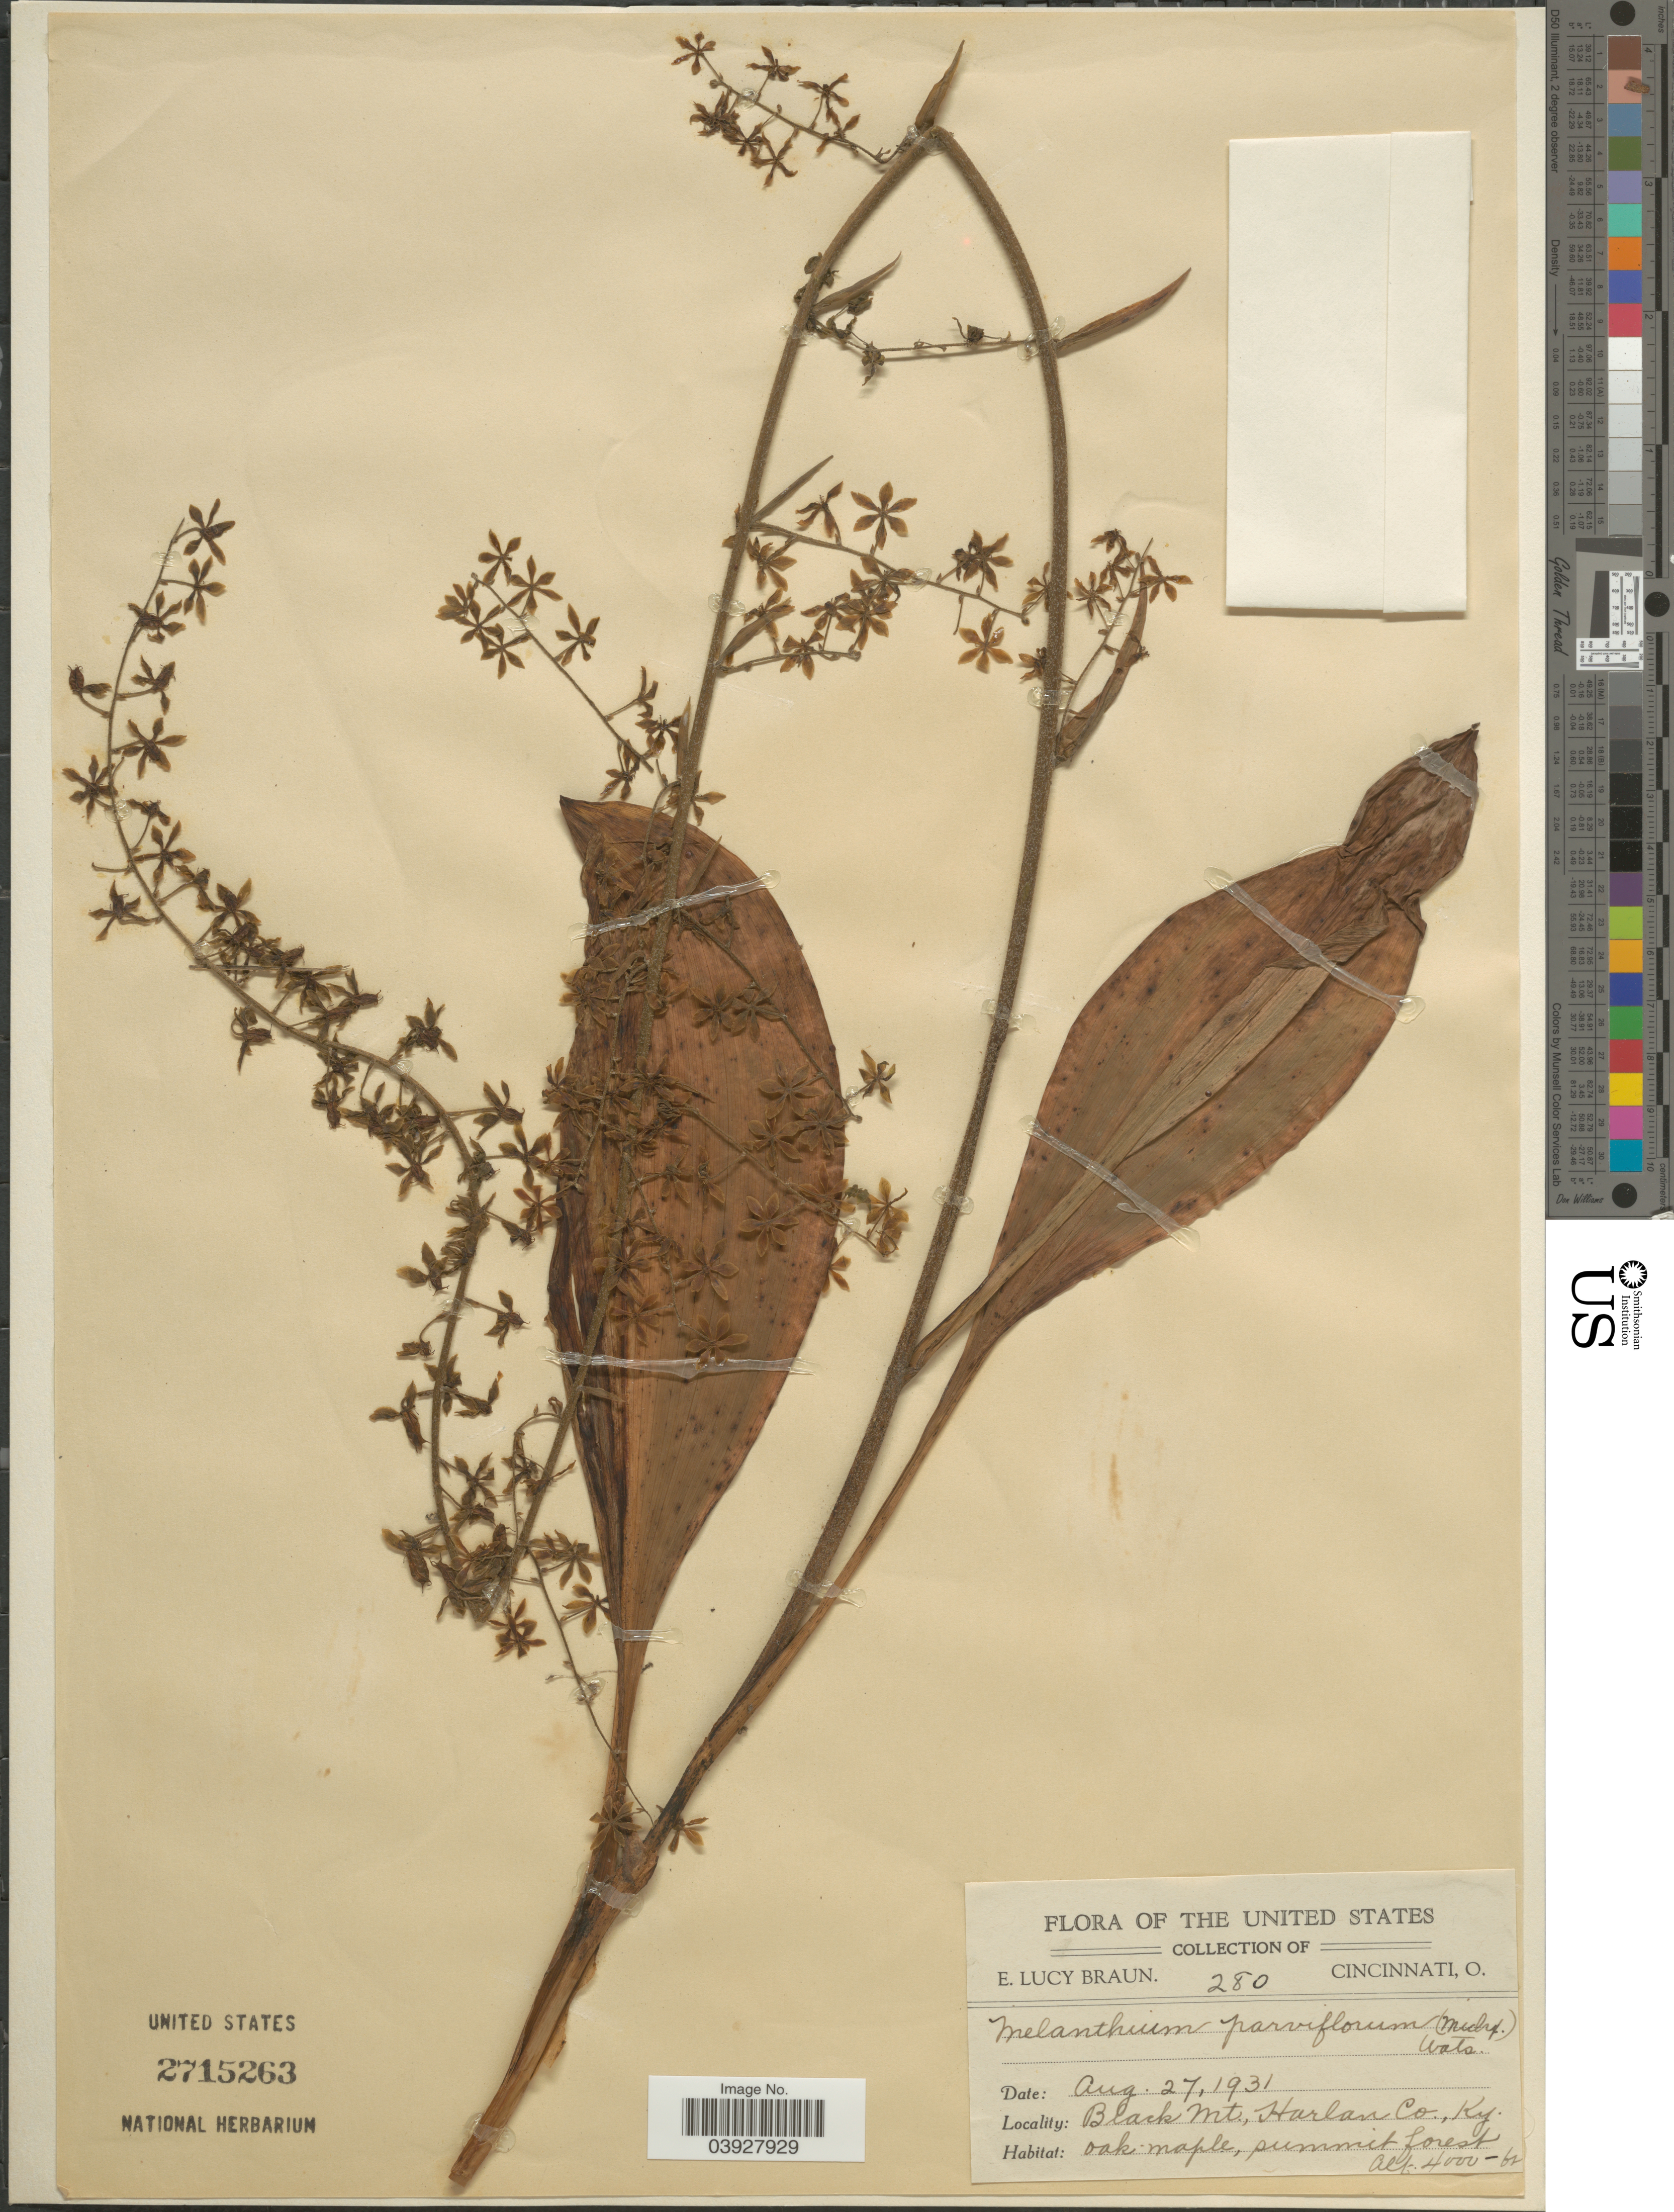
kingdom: Plantae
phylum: Tracheophyta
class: Liliopsida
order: Liliales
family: Melanthiaceae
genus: Melanthium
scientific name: Melanthium parviflorum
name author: (Michx.) S. Watson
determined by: Strong, Mark T., (BOT), Smithsonian Institution - National Museum of Natural History (UNITED STATES)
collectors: E. L. Braun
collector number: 280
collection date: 1931-08-27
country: United States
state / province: Kentucky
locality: Black Mt., Harlan Co.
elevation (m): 1219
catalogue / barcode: US 2715263